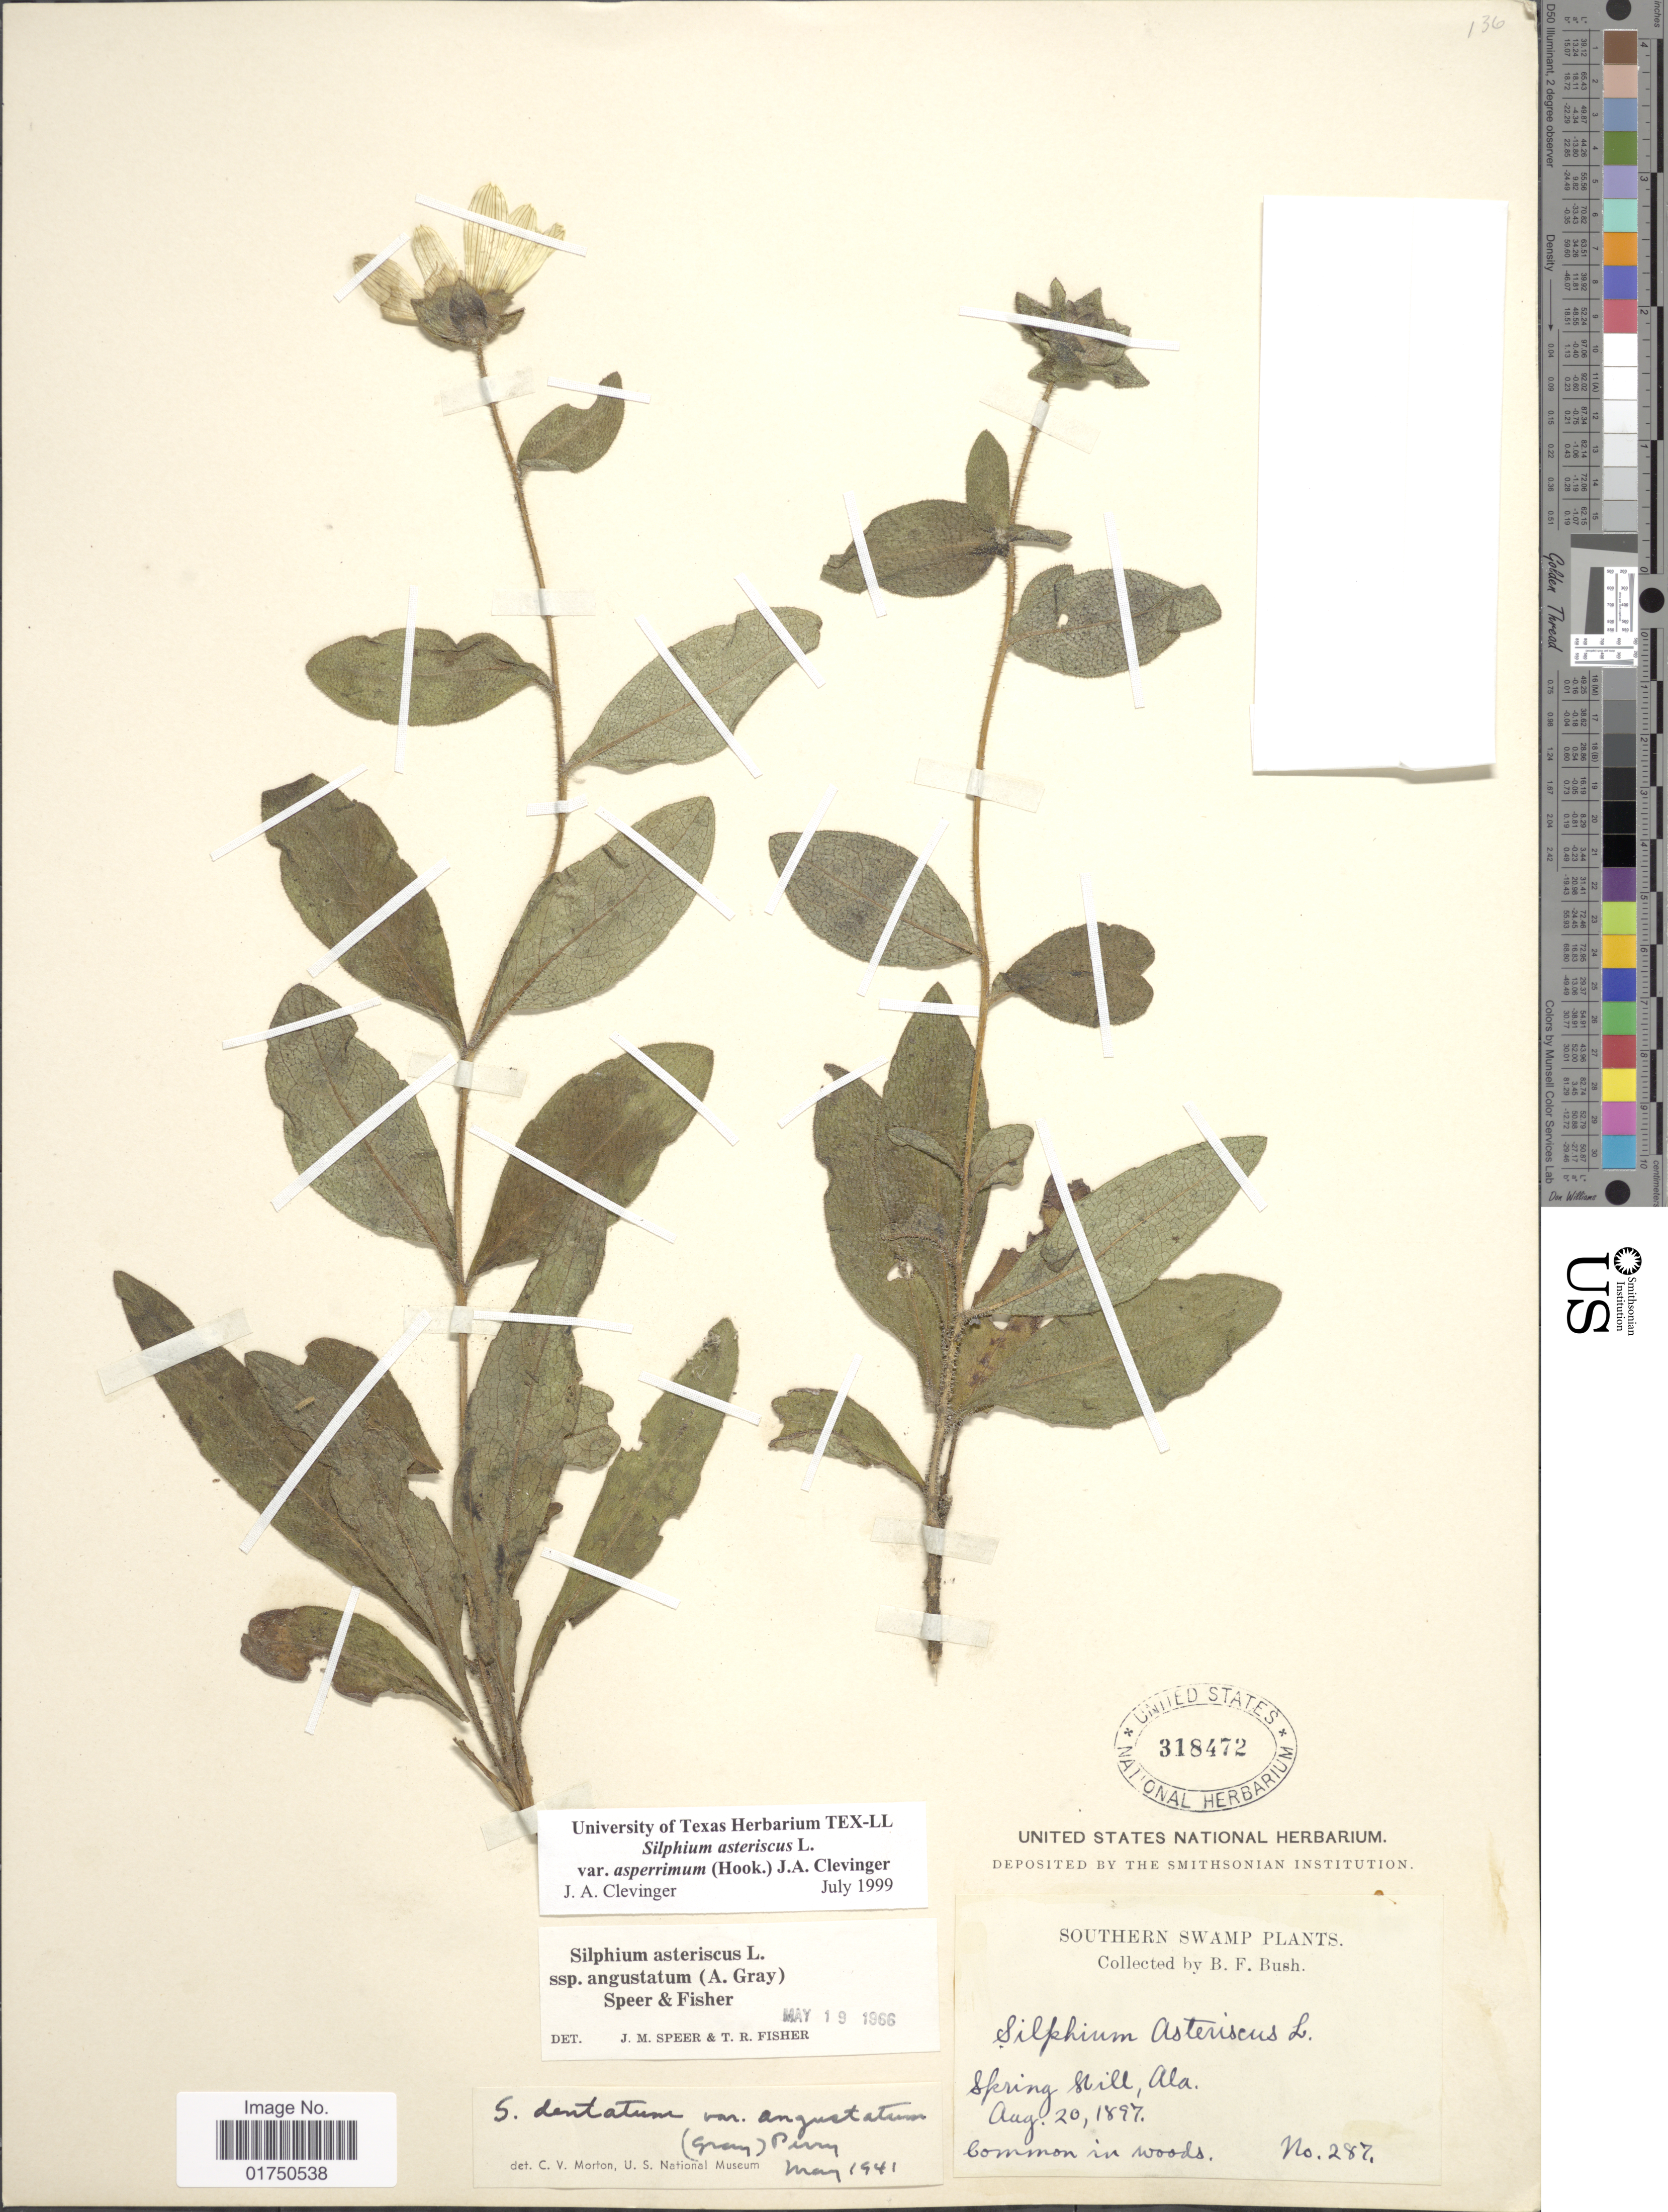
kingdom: Plantae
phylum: Tracheophyta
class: Magnoliopsida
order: Asterales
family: Asteraceae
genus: Silphium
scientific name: Silphium asteriscus var. asperrimum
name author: (Hook.) Clevinger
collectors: B. F. Bush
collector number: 287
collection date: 1897-08-20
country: United States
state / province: Alabama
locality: Southern Swamp. Spring Hill, Ala.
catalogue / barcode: US 318472